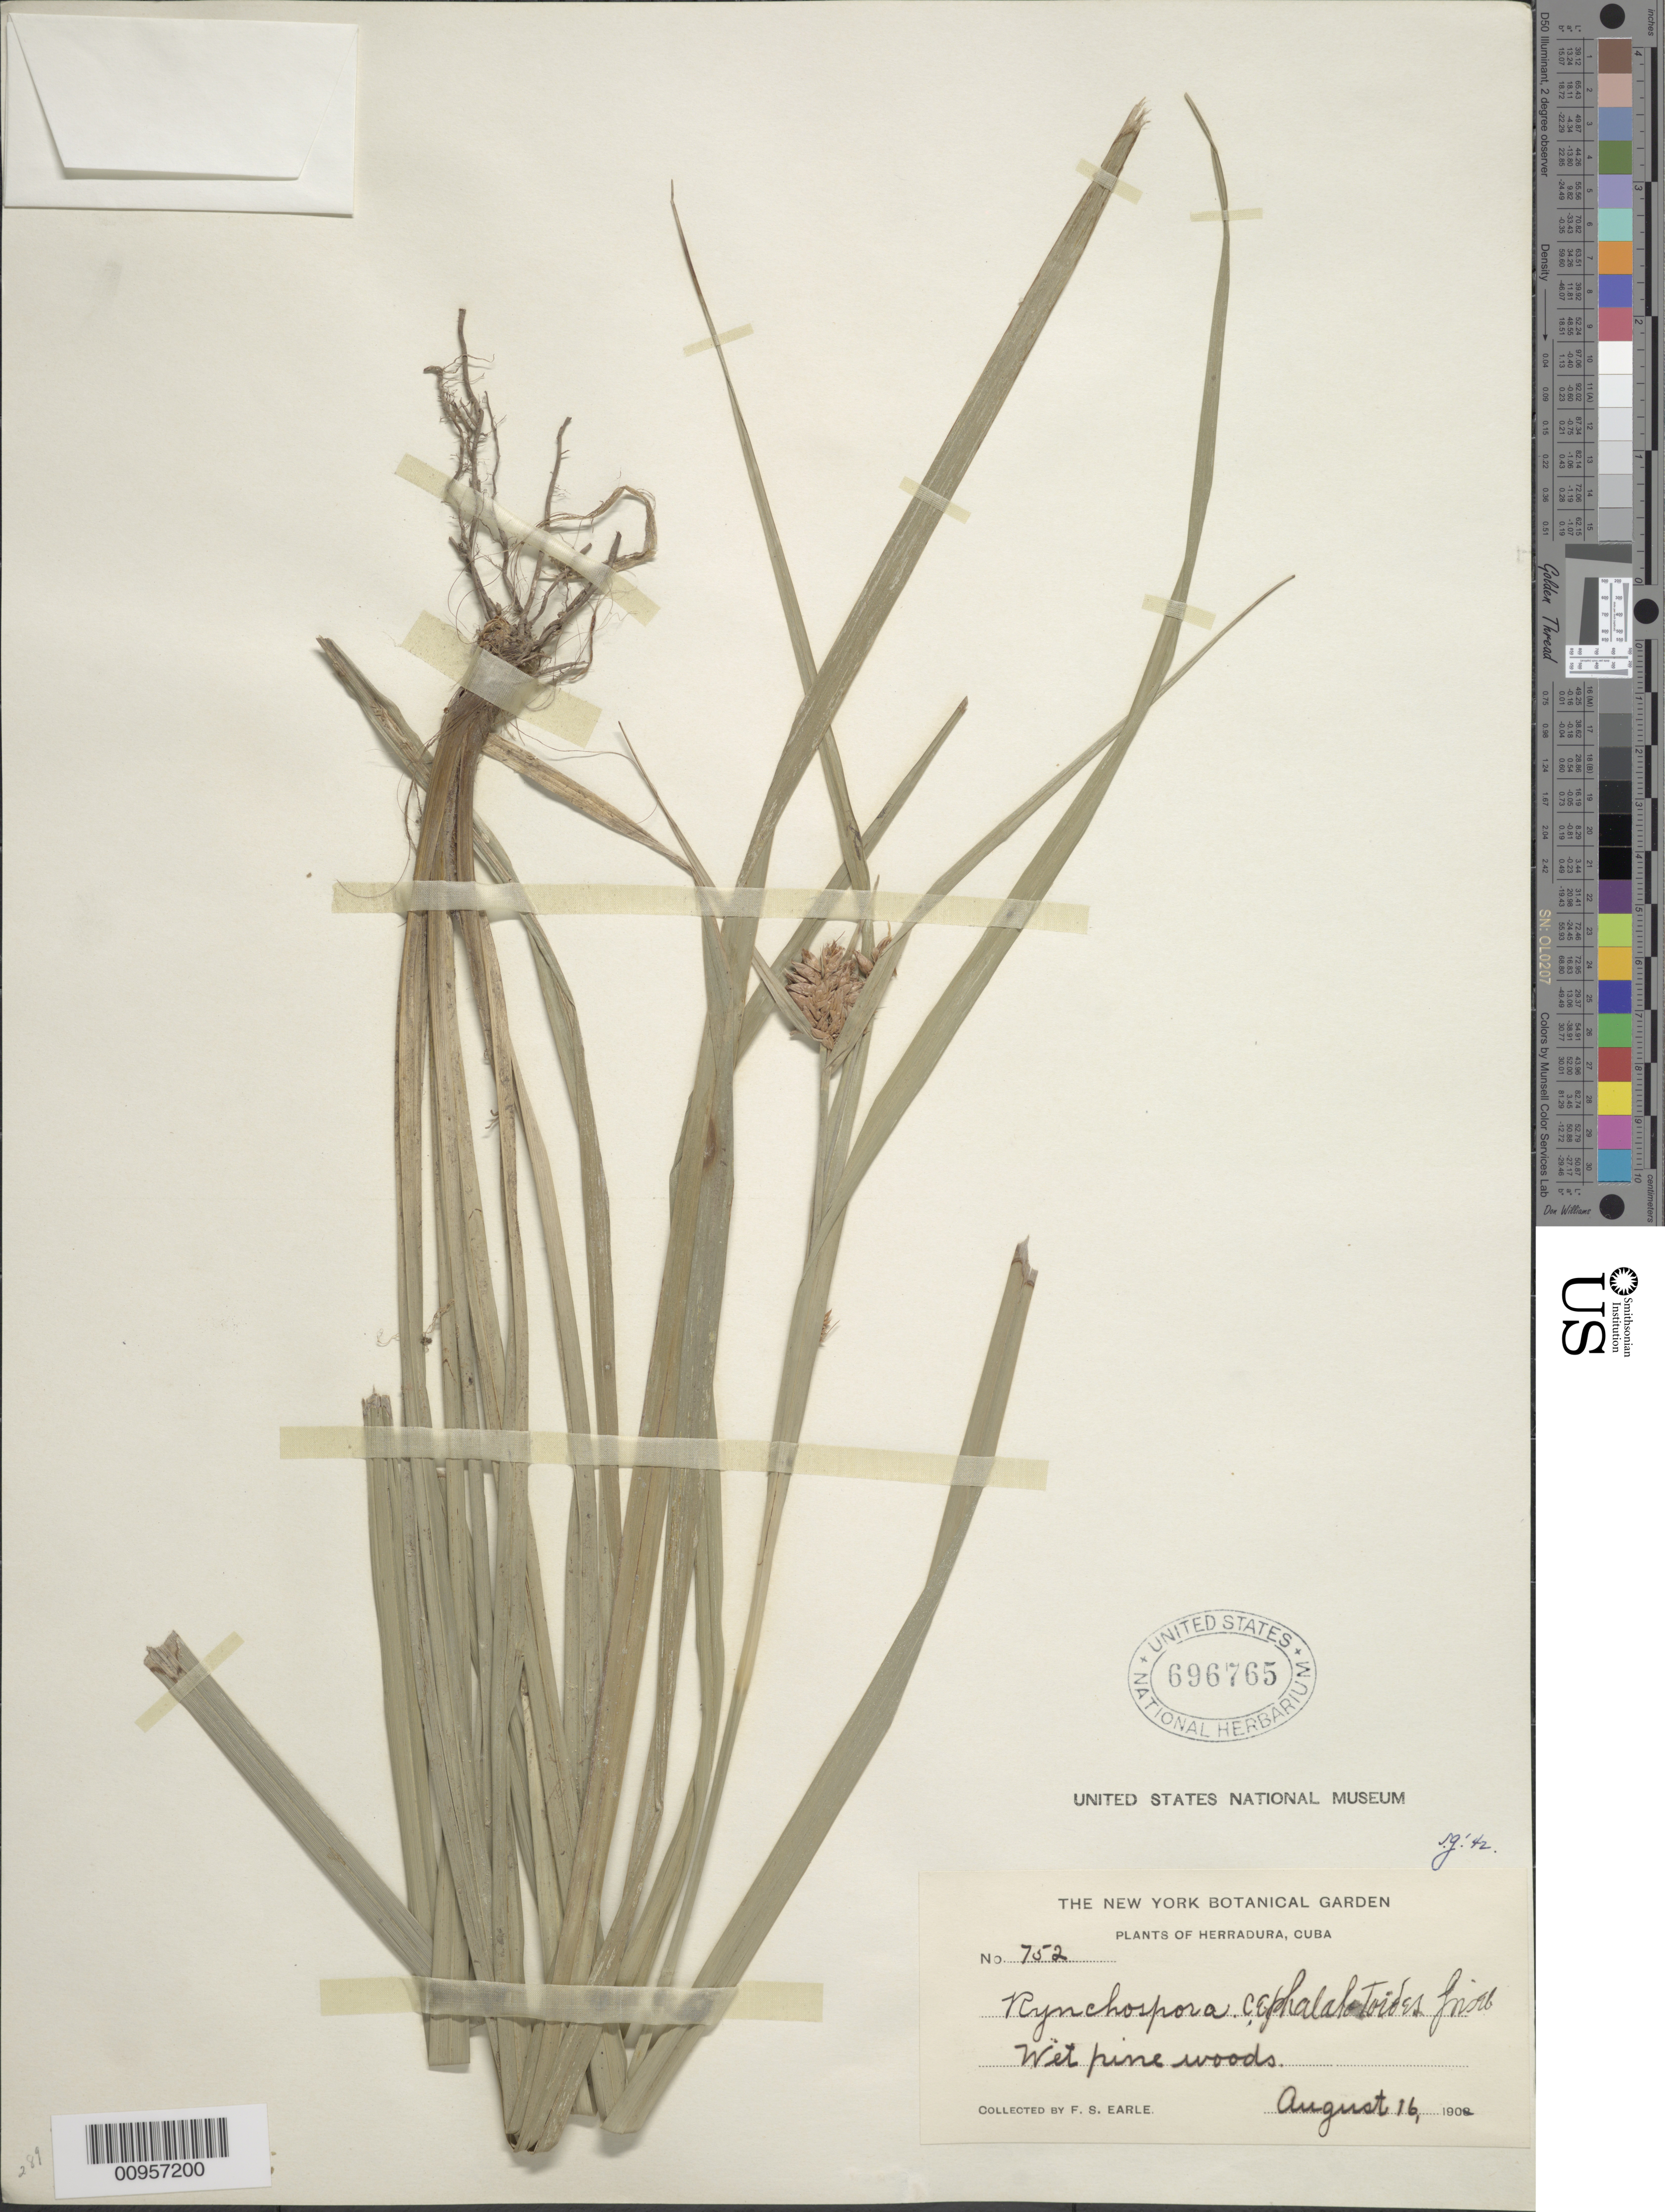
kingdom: Plantae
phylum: Tracheophyta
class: Liliopsida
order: Poales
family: Cyperaceae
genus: Rhynchospora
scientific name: Rhynchospora cephalotoides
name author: Griseb.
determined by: Gale, S.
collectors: F. S. Earle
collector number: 752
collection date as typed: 16 Aug 1908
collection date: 1908-08-16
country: Cuba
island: Cuba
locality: Herradura, pine woods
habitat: Wet pine woods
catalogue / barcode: US 696765